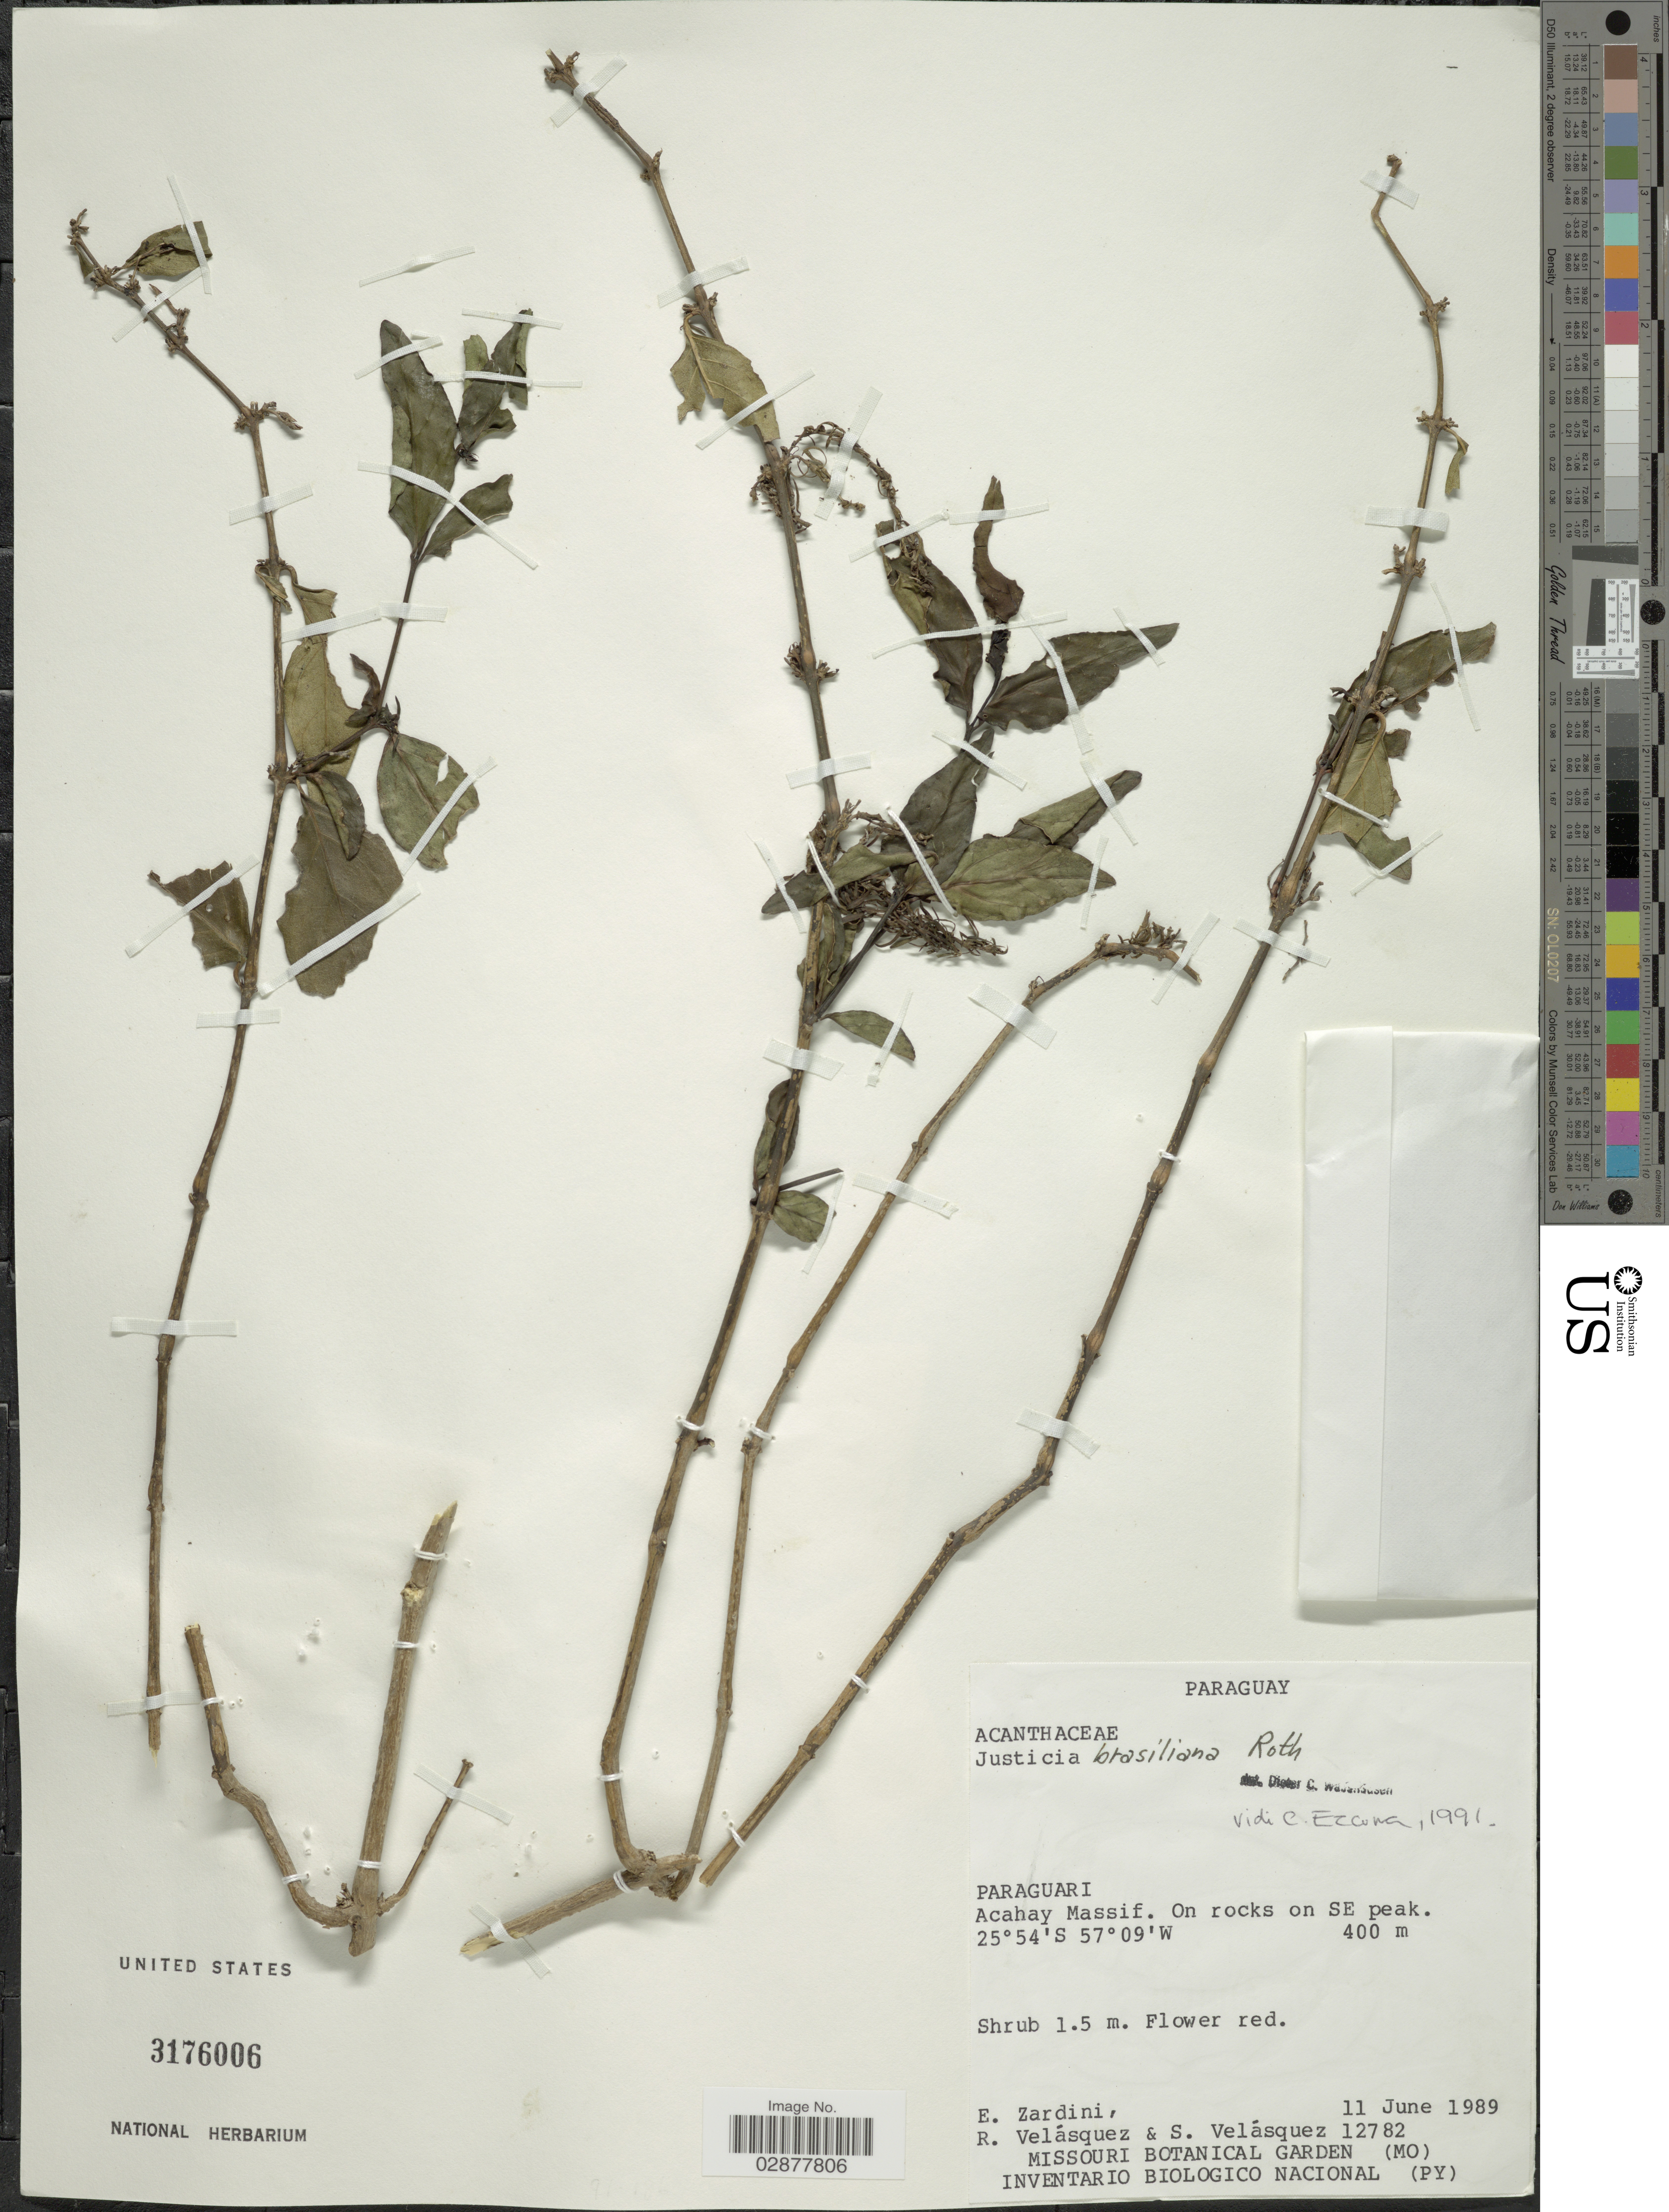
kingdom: Plantae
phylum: Tracheophyta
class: Magnoliopsida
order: Lamiales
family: Acanthaceae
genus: Justicia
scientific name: Justicia brasiliana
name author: Roth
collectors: E. Zardini, R. Velásquez & S. Velasquez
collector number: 12782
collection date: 1989-06-11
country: Paraguay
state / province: Paraguari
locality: Acahay Massif. On rocks on SE peak.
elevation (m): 400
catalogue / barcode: US 3176006